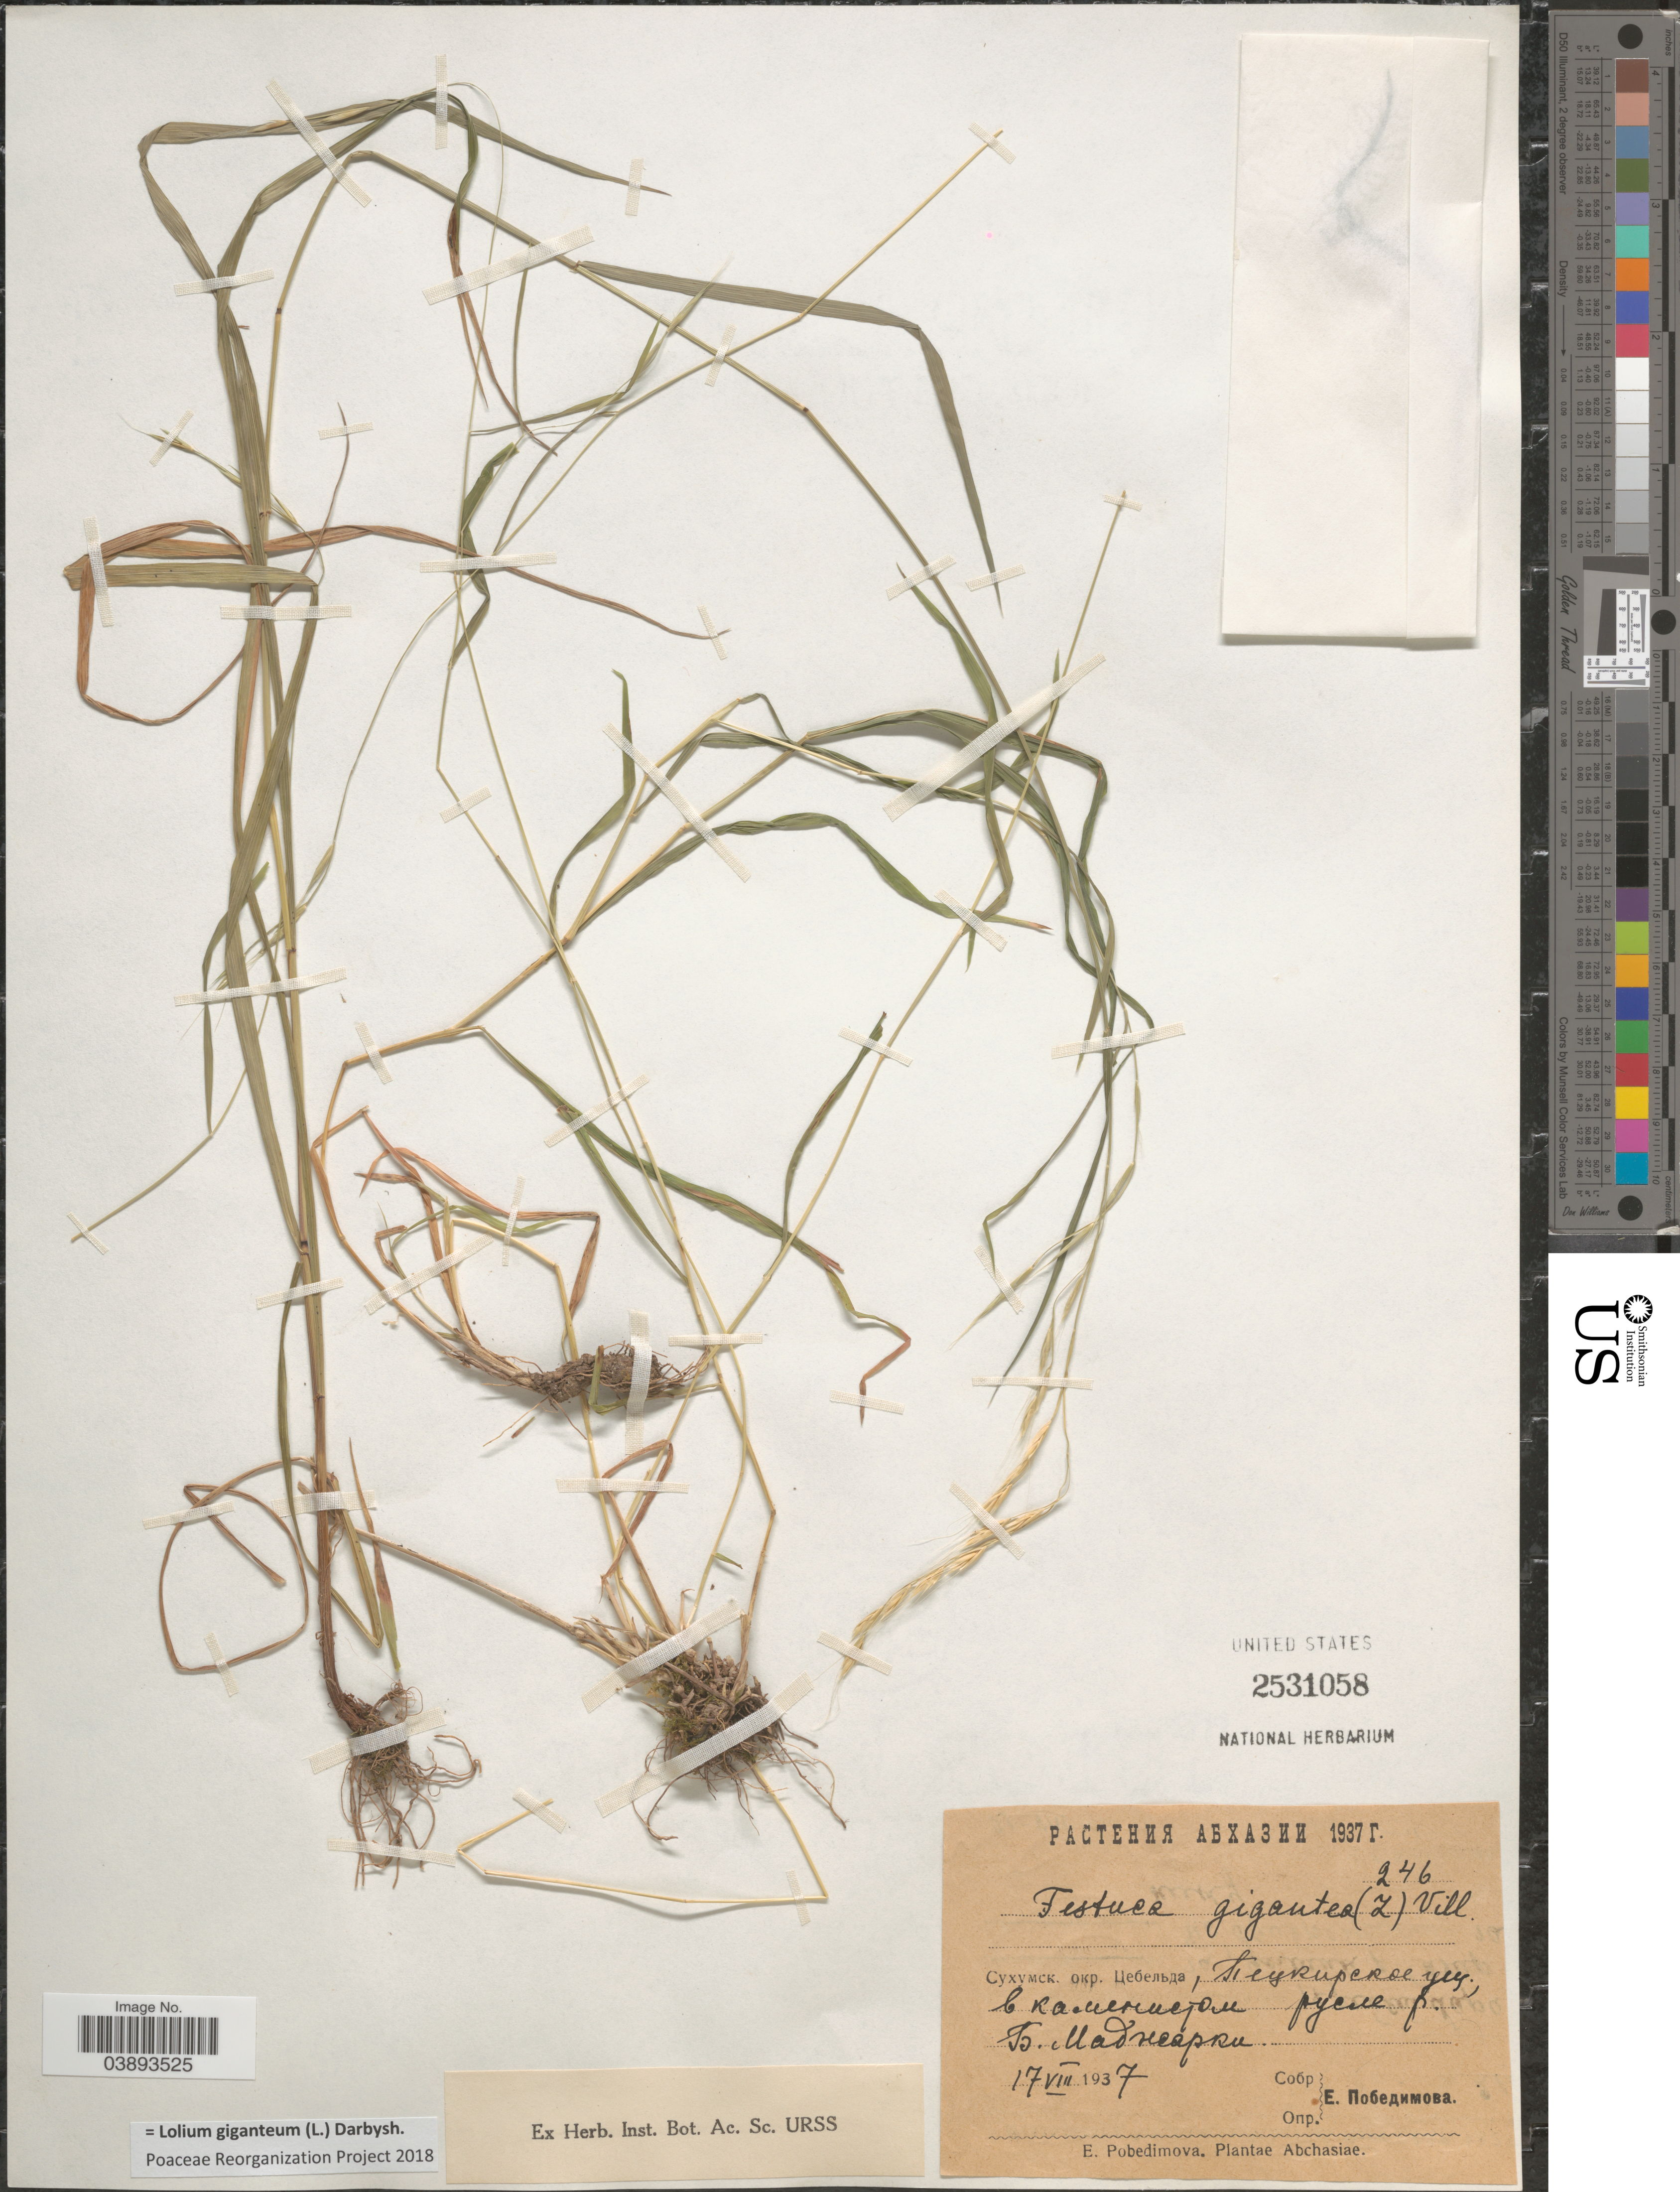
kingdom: Plantae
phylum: Tracheophyta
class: Liliopsida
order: Poales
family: Poaceae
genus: Lolium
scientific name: Lolium giganteum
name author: (L.) Darbysh.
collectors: E. Pobedimova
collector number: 246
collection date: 1937-08-07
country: Georgia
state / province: Abkhazia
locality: X. Abchasiae.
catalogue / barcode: US 2531058